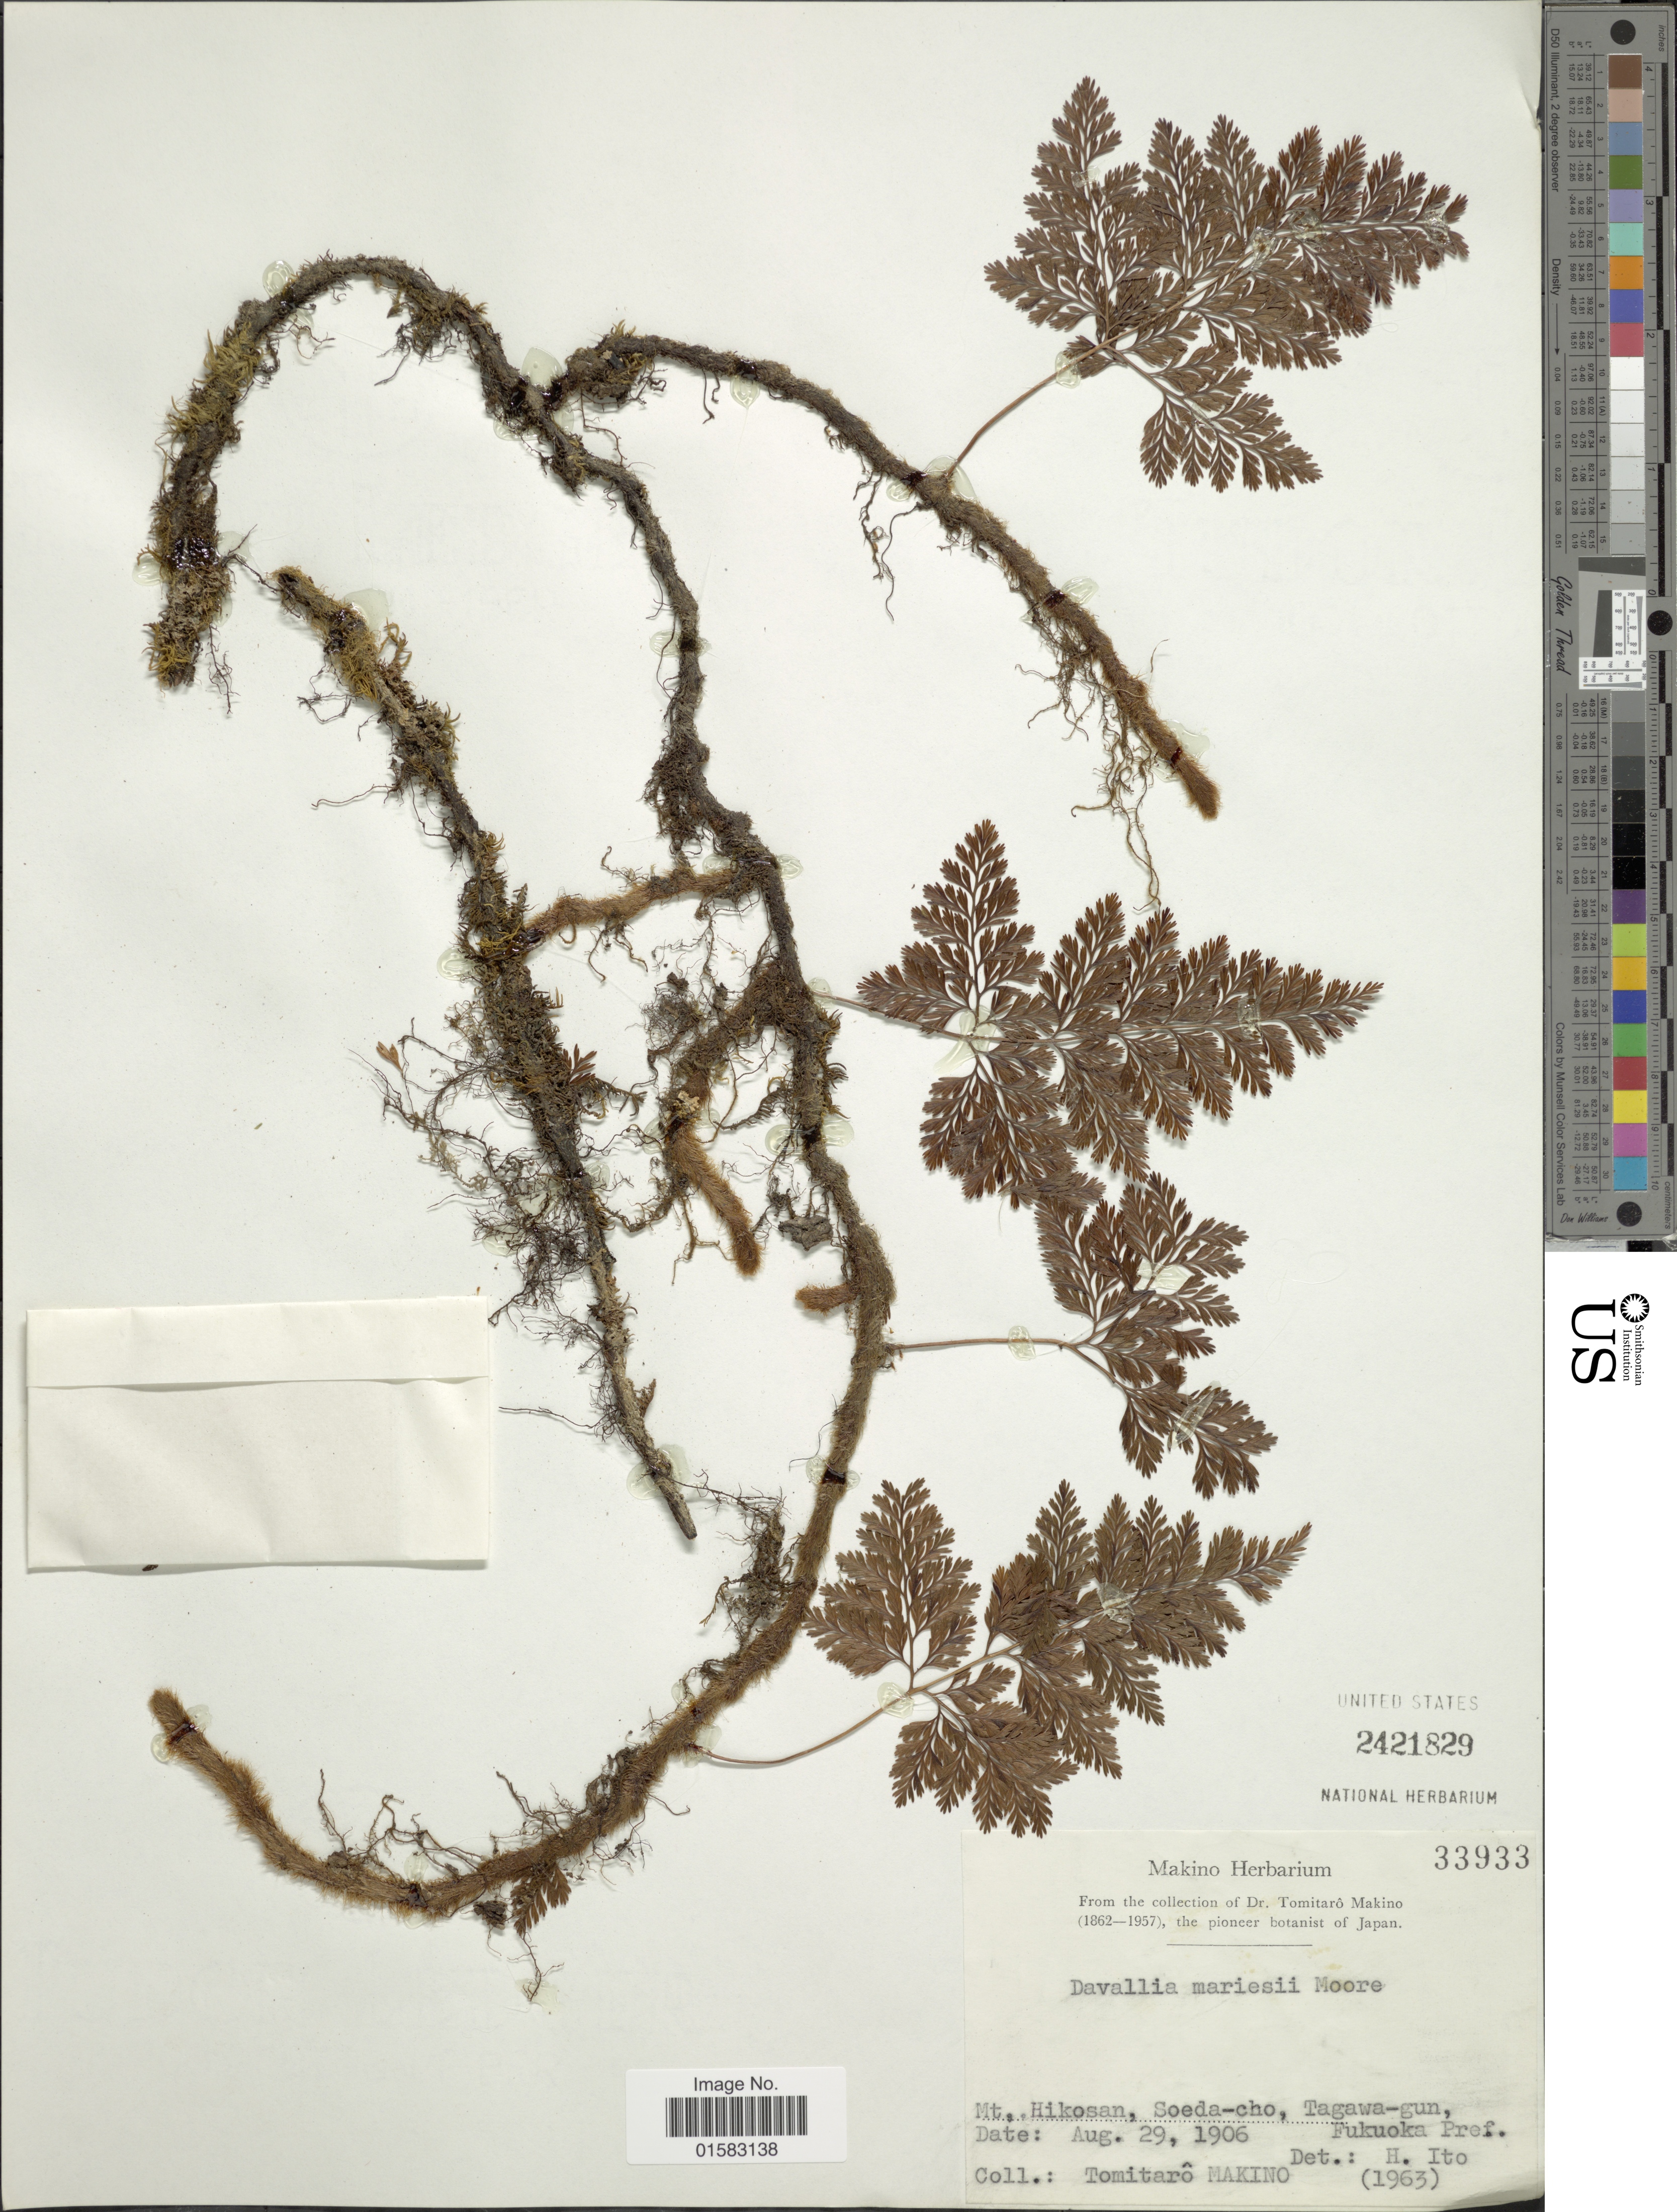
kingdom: Plantae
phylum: Tracheophyta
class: Polypodiopsida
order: Polypodiales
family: Davalliaceae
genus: Davallia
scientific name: Davallia trichomanoides var. trichomanoides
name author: Blume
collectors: T. Makino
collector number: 33933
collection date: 1906-08-29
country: Japan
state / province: Hukuoka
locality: Mt. Hikosan, Soeda-cho, Tagawa-gun, Fukuoka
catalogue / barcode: US 2421829